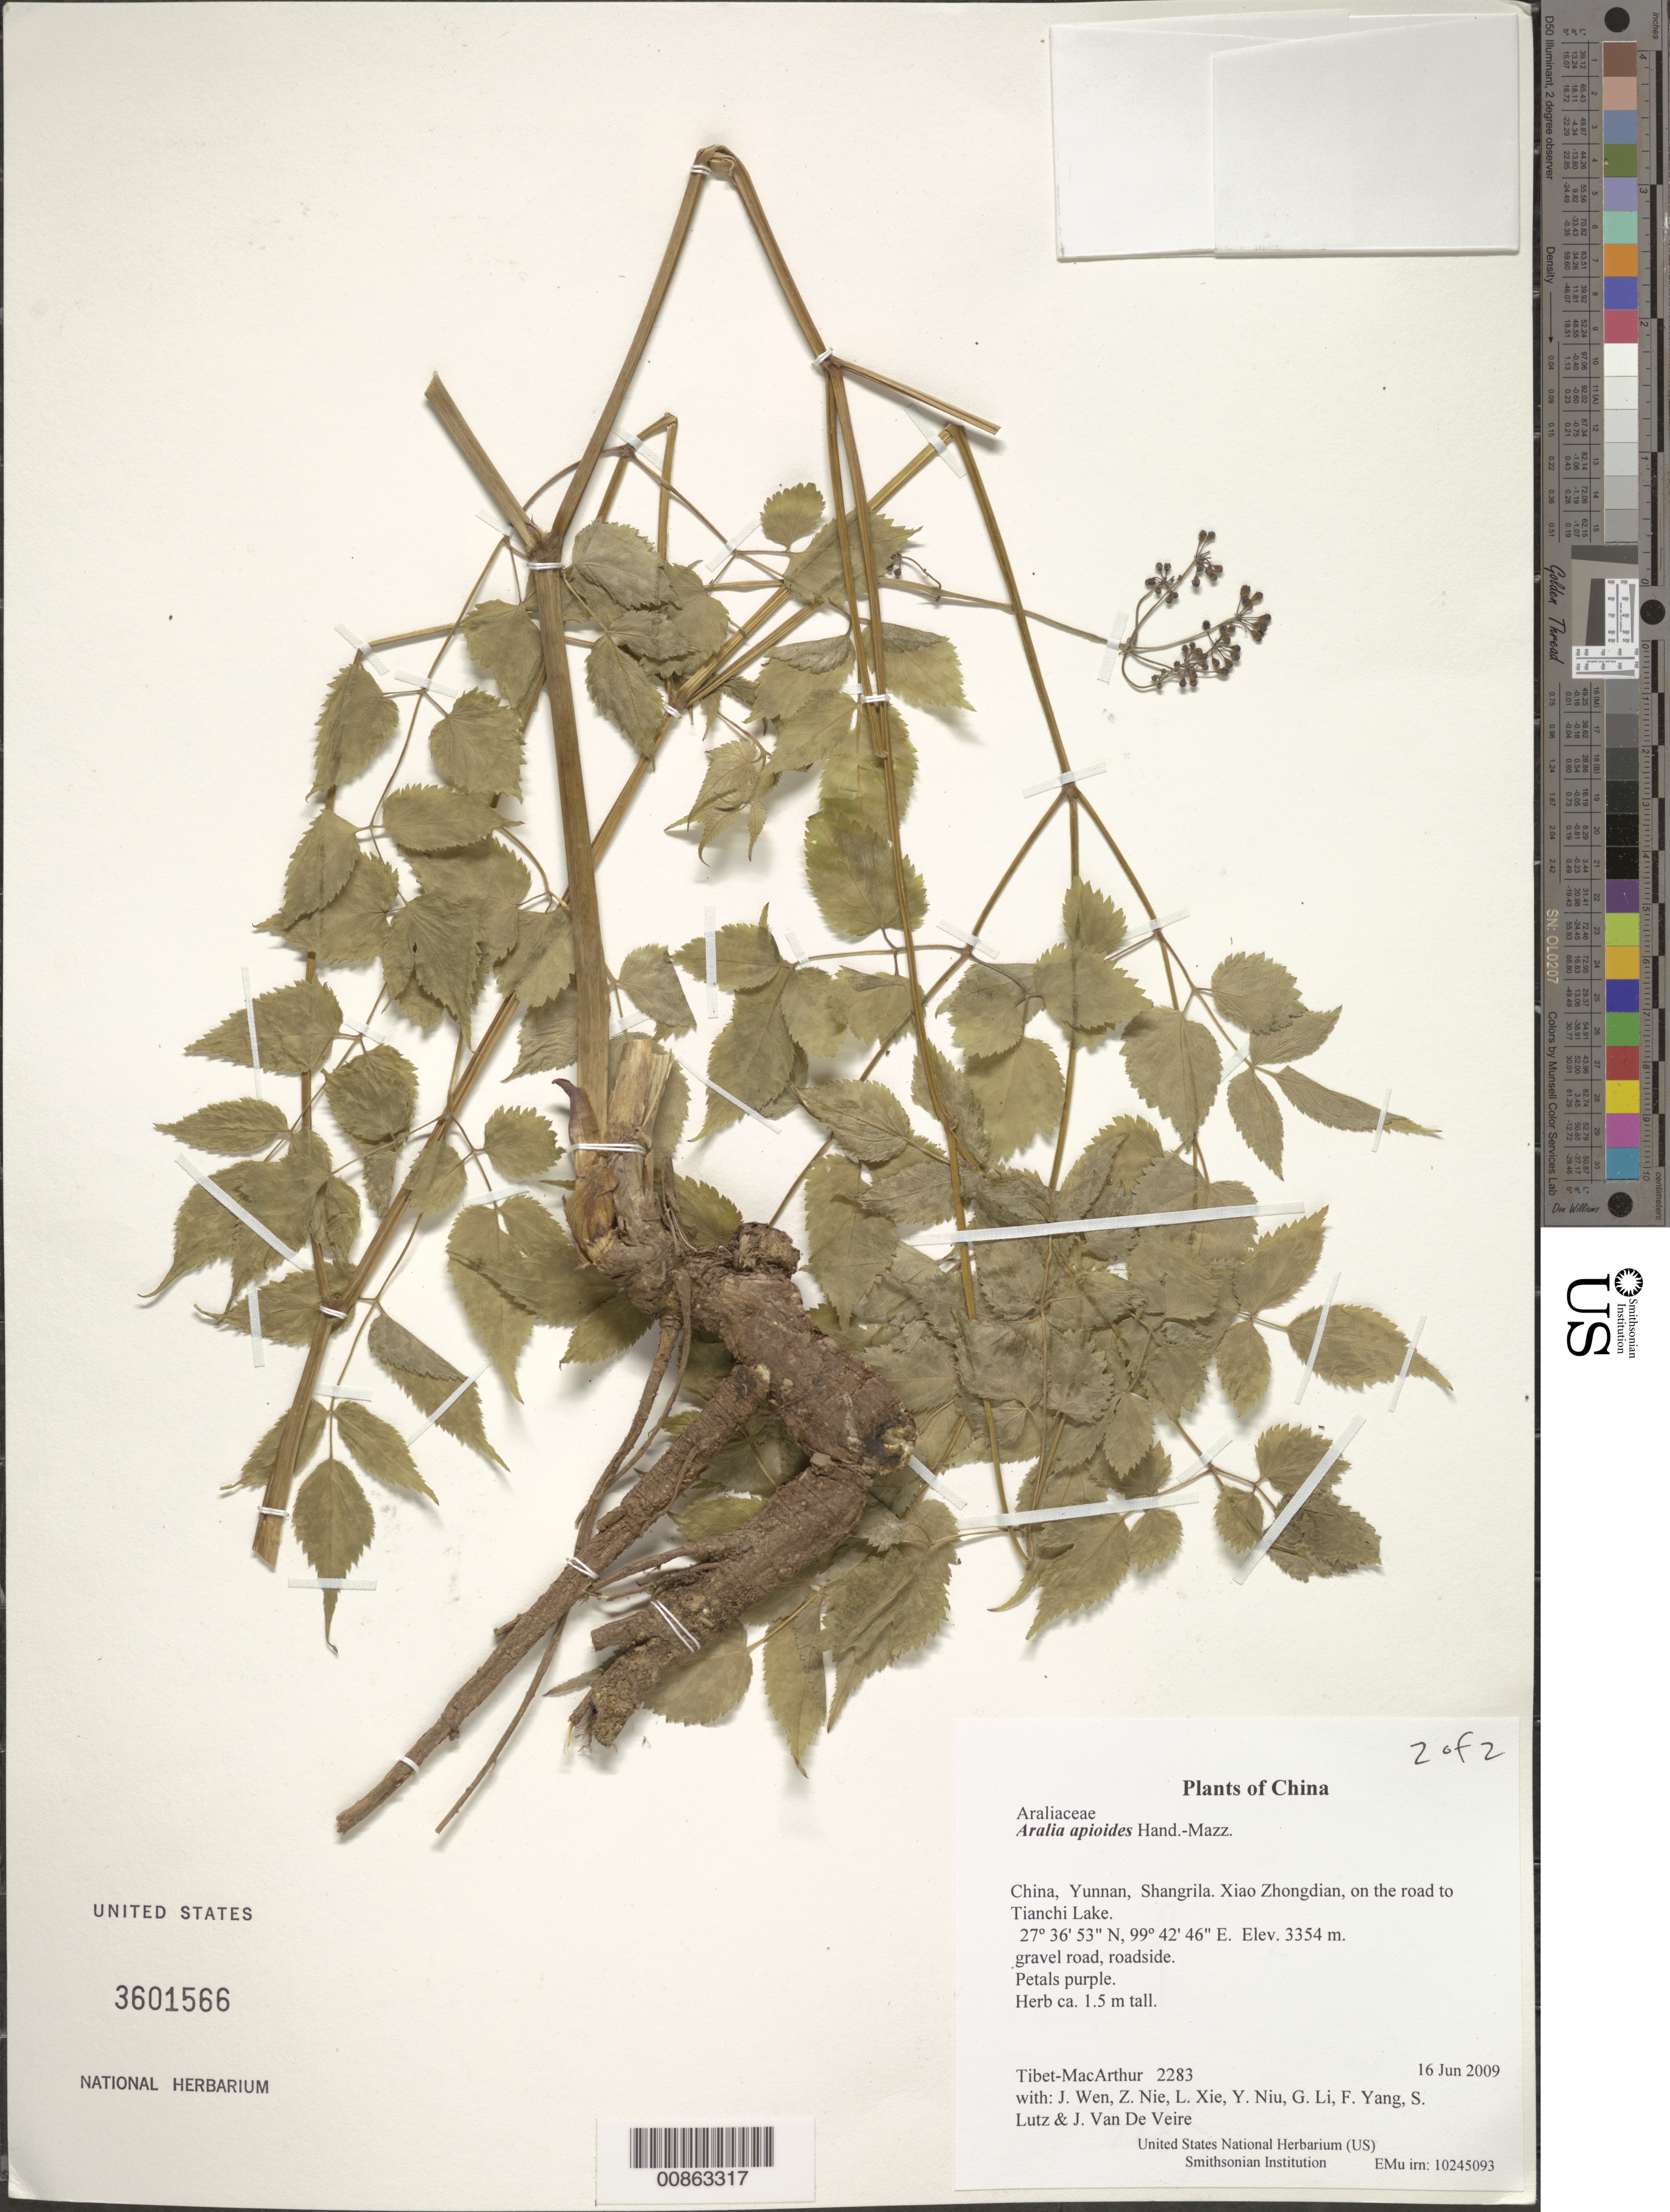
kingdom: Plantae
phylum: Tracheophyta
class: Magnoliopsida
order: Apiales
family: Araliaceae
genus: Aralia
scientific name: Aralia apioides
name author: Hand.-Mazz.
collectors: Tibet-MacArthur, J. Wen, Z. Nie, L. Xie, Y. Niu, G. Li, F. Yang, S. Lutz & J. Van De Veire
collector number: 2283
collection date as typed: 16 Jun 2009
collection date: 2009-06-16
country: China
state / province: Yunnan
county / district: Shangrila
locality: Xiao Zhongdian, on the road to Tianchi Lake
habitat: gravel road, roadside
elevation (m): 3354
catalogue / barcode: US 3601566